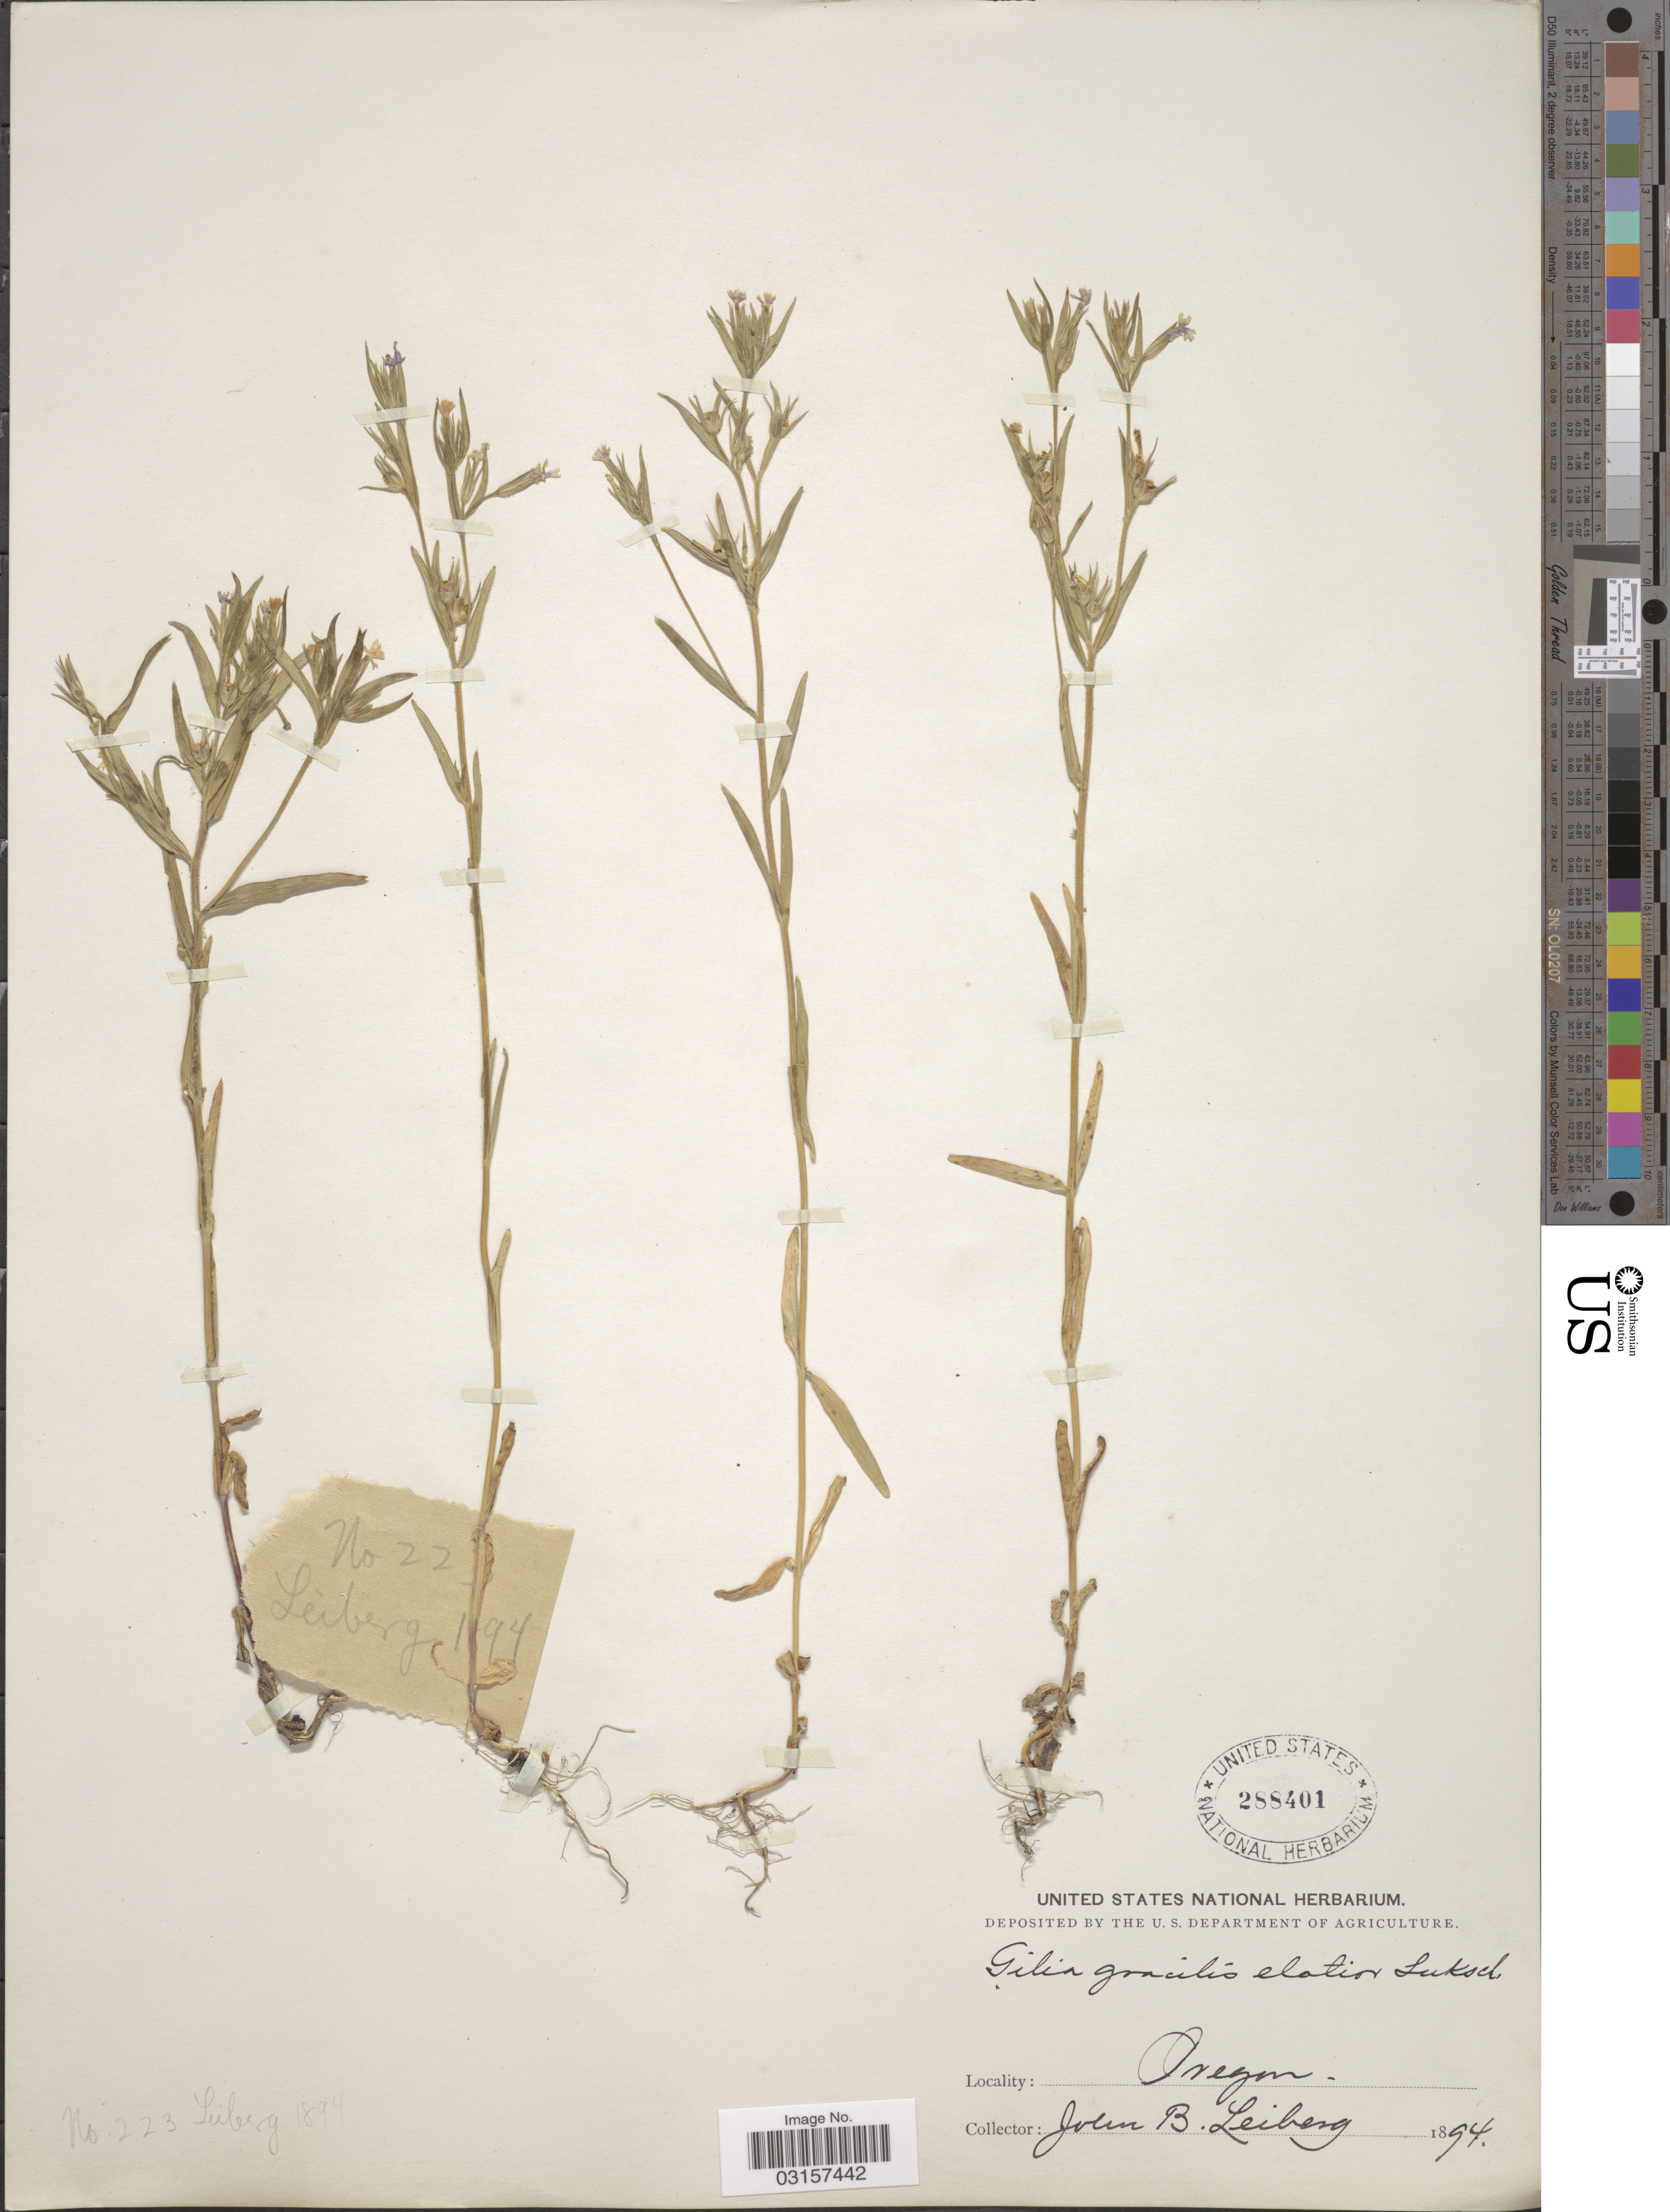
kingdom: Plantae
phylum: Tracheophyta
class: Magnoliopsida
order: Ericales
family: Polemoniaceae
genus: Microsteris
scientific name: Microsteris gracilis var. gracilis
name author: (Hook.) Greene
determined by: (US) Smithsonian Institution - National Museum of Natural History - Department of Botany (UNITED STATES)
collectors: J. B. Leiberg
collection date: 1894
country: United States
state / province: Oregon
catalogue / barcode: US 288401